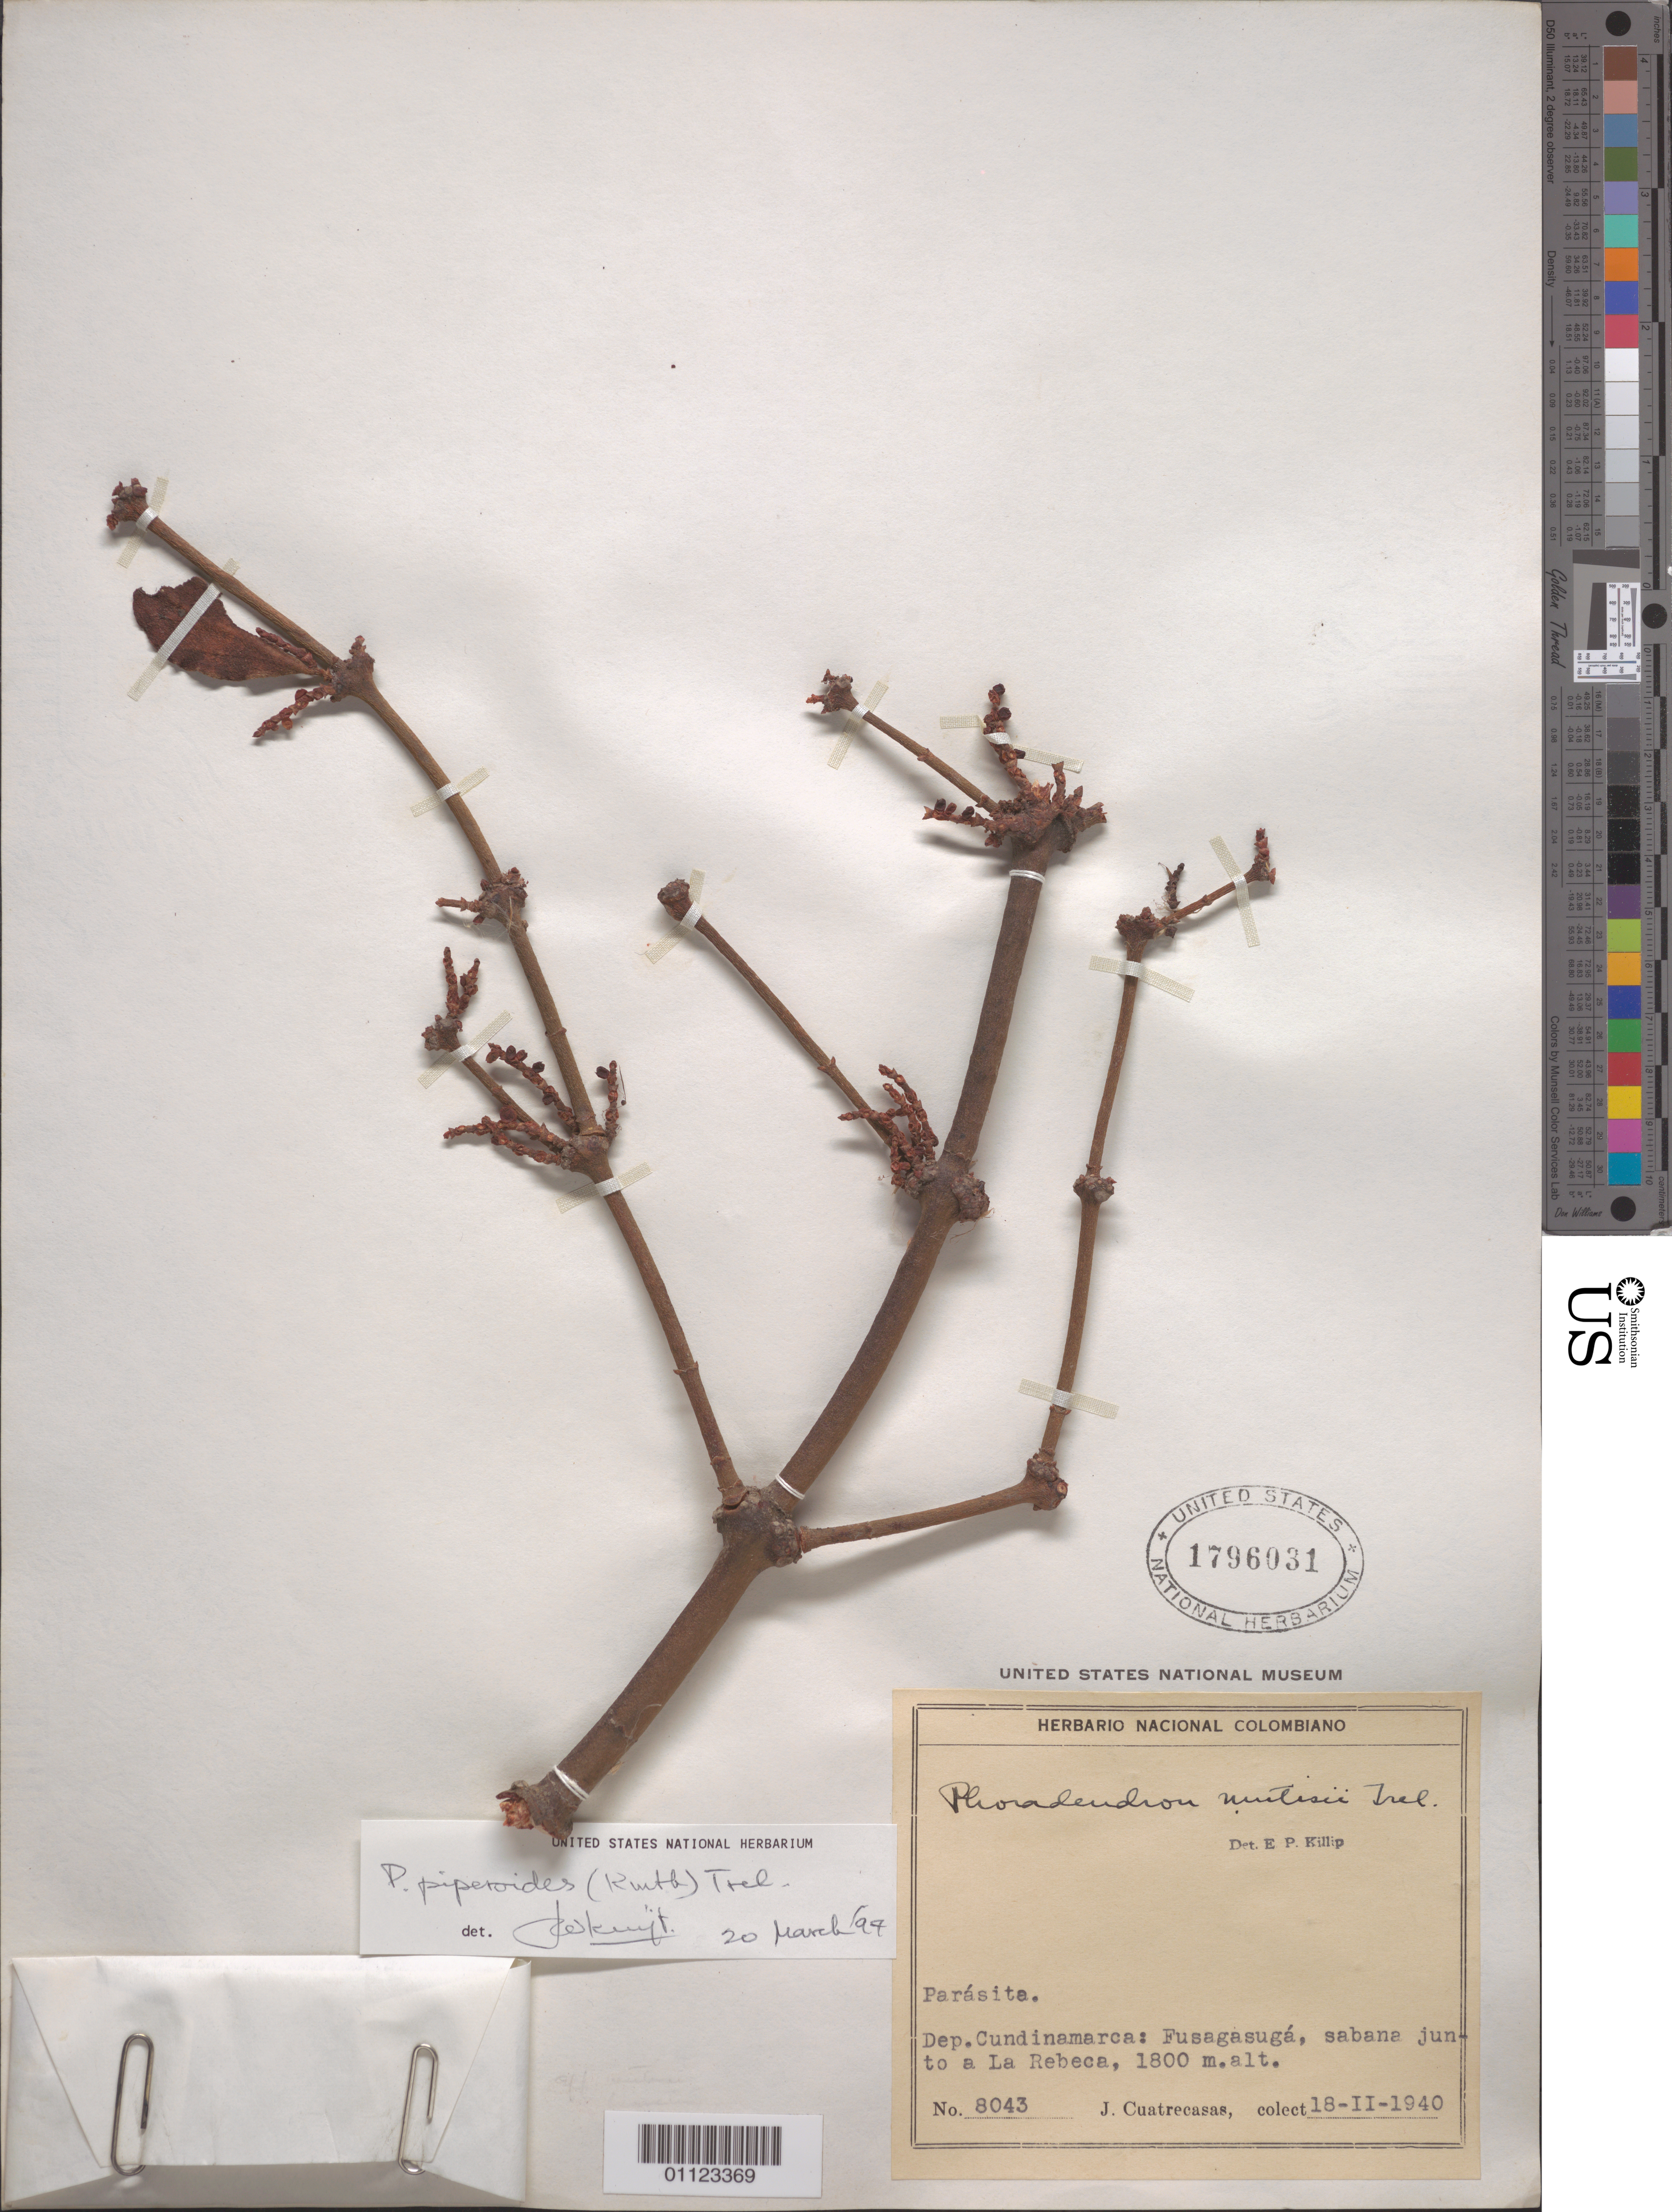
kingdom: Plantae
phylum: Tracheophyta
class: Magnoliopsida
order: Santalales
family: Viscaceae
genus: Phoradendron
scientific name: Phoradendron piperoides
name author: (Kunth) Trel.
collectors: J. Cuatrecasas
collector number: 8043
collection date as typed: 18 Feb 1940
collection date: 1940-02-18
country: Colombia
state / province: Cundinamarca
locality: Fusagasugá, Sabana Junto a la Rebeca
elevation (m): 1800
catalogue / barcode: US 1796031